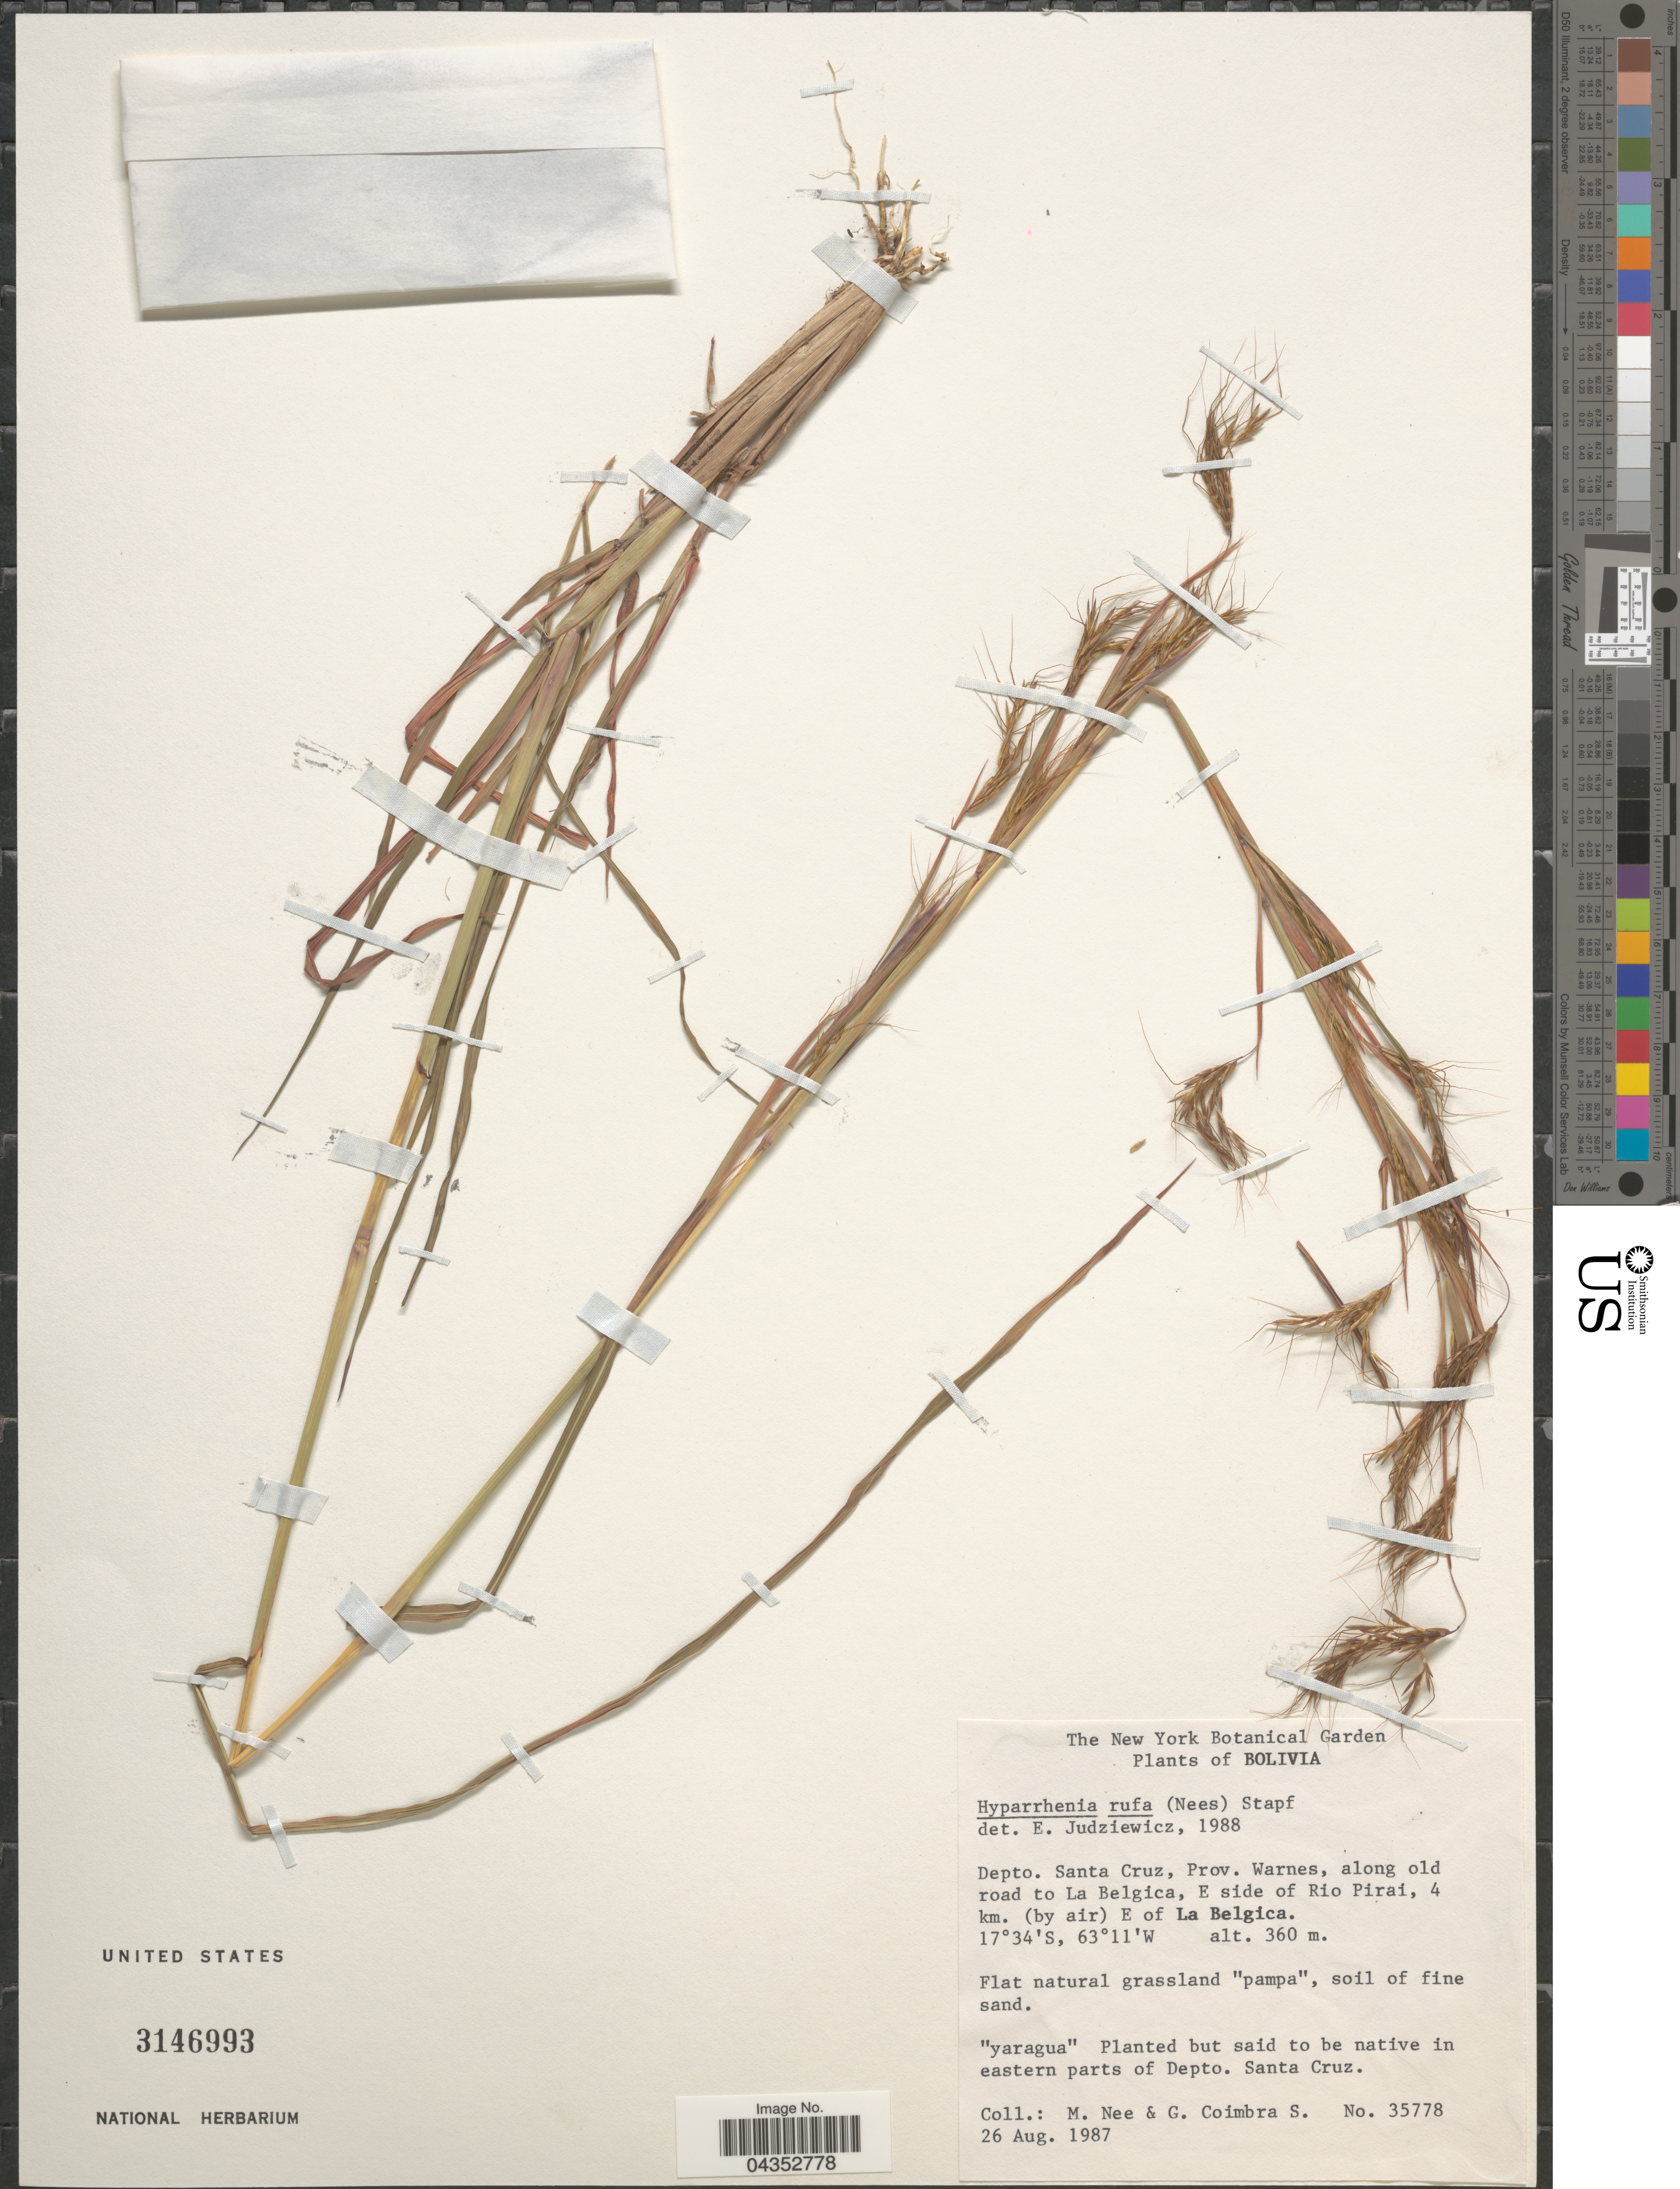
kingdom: Plantae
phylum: Tracheophyta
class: Liliopsida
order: Poales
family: Poaceae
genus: Hyparrhenia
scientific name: Hyparrhenia rufa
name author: (Nees) Stapf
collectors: M. Nee & G. Coimbra S.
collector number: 35778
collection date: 1987-08-26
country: Bolivia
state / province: Santa Cruz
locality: Depto. Santa Cruz, Prov. Warnes, along old road to La Belgica, E side of Rio Piraí, 4 km. (by air) E of La Belgica.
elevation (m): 360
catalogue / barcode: US 3146993